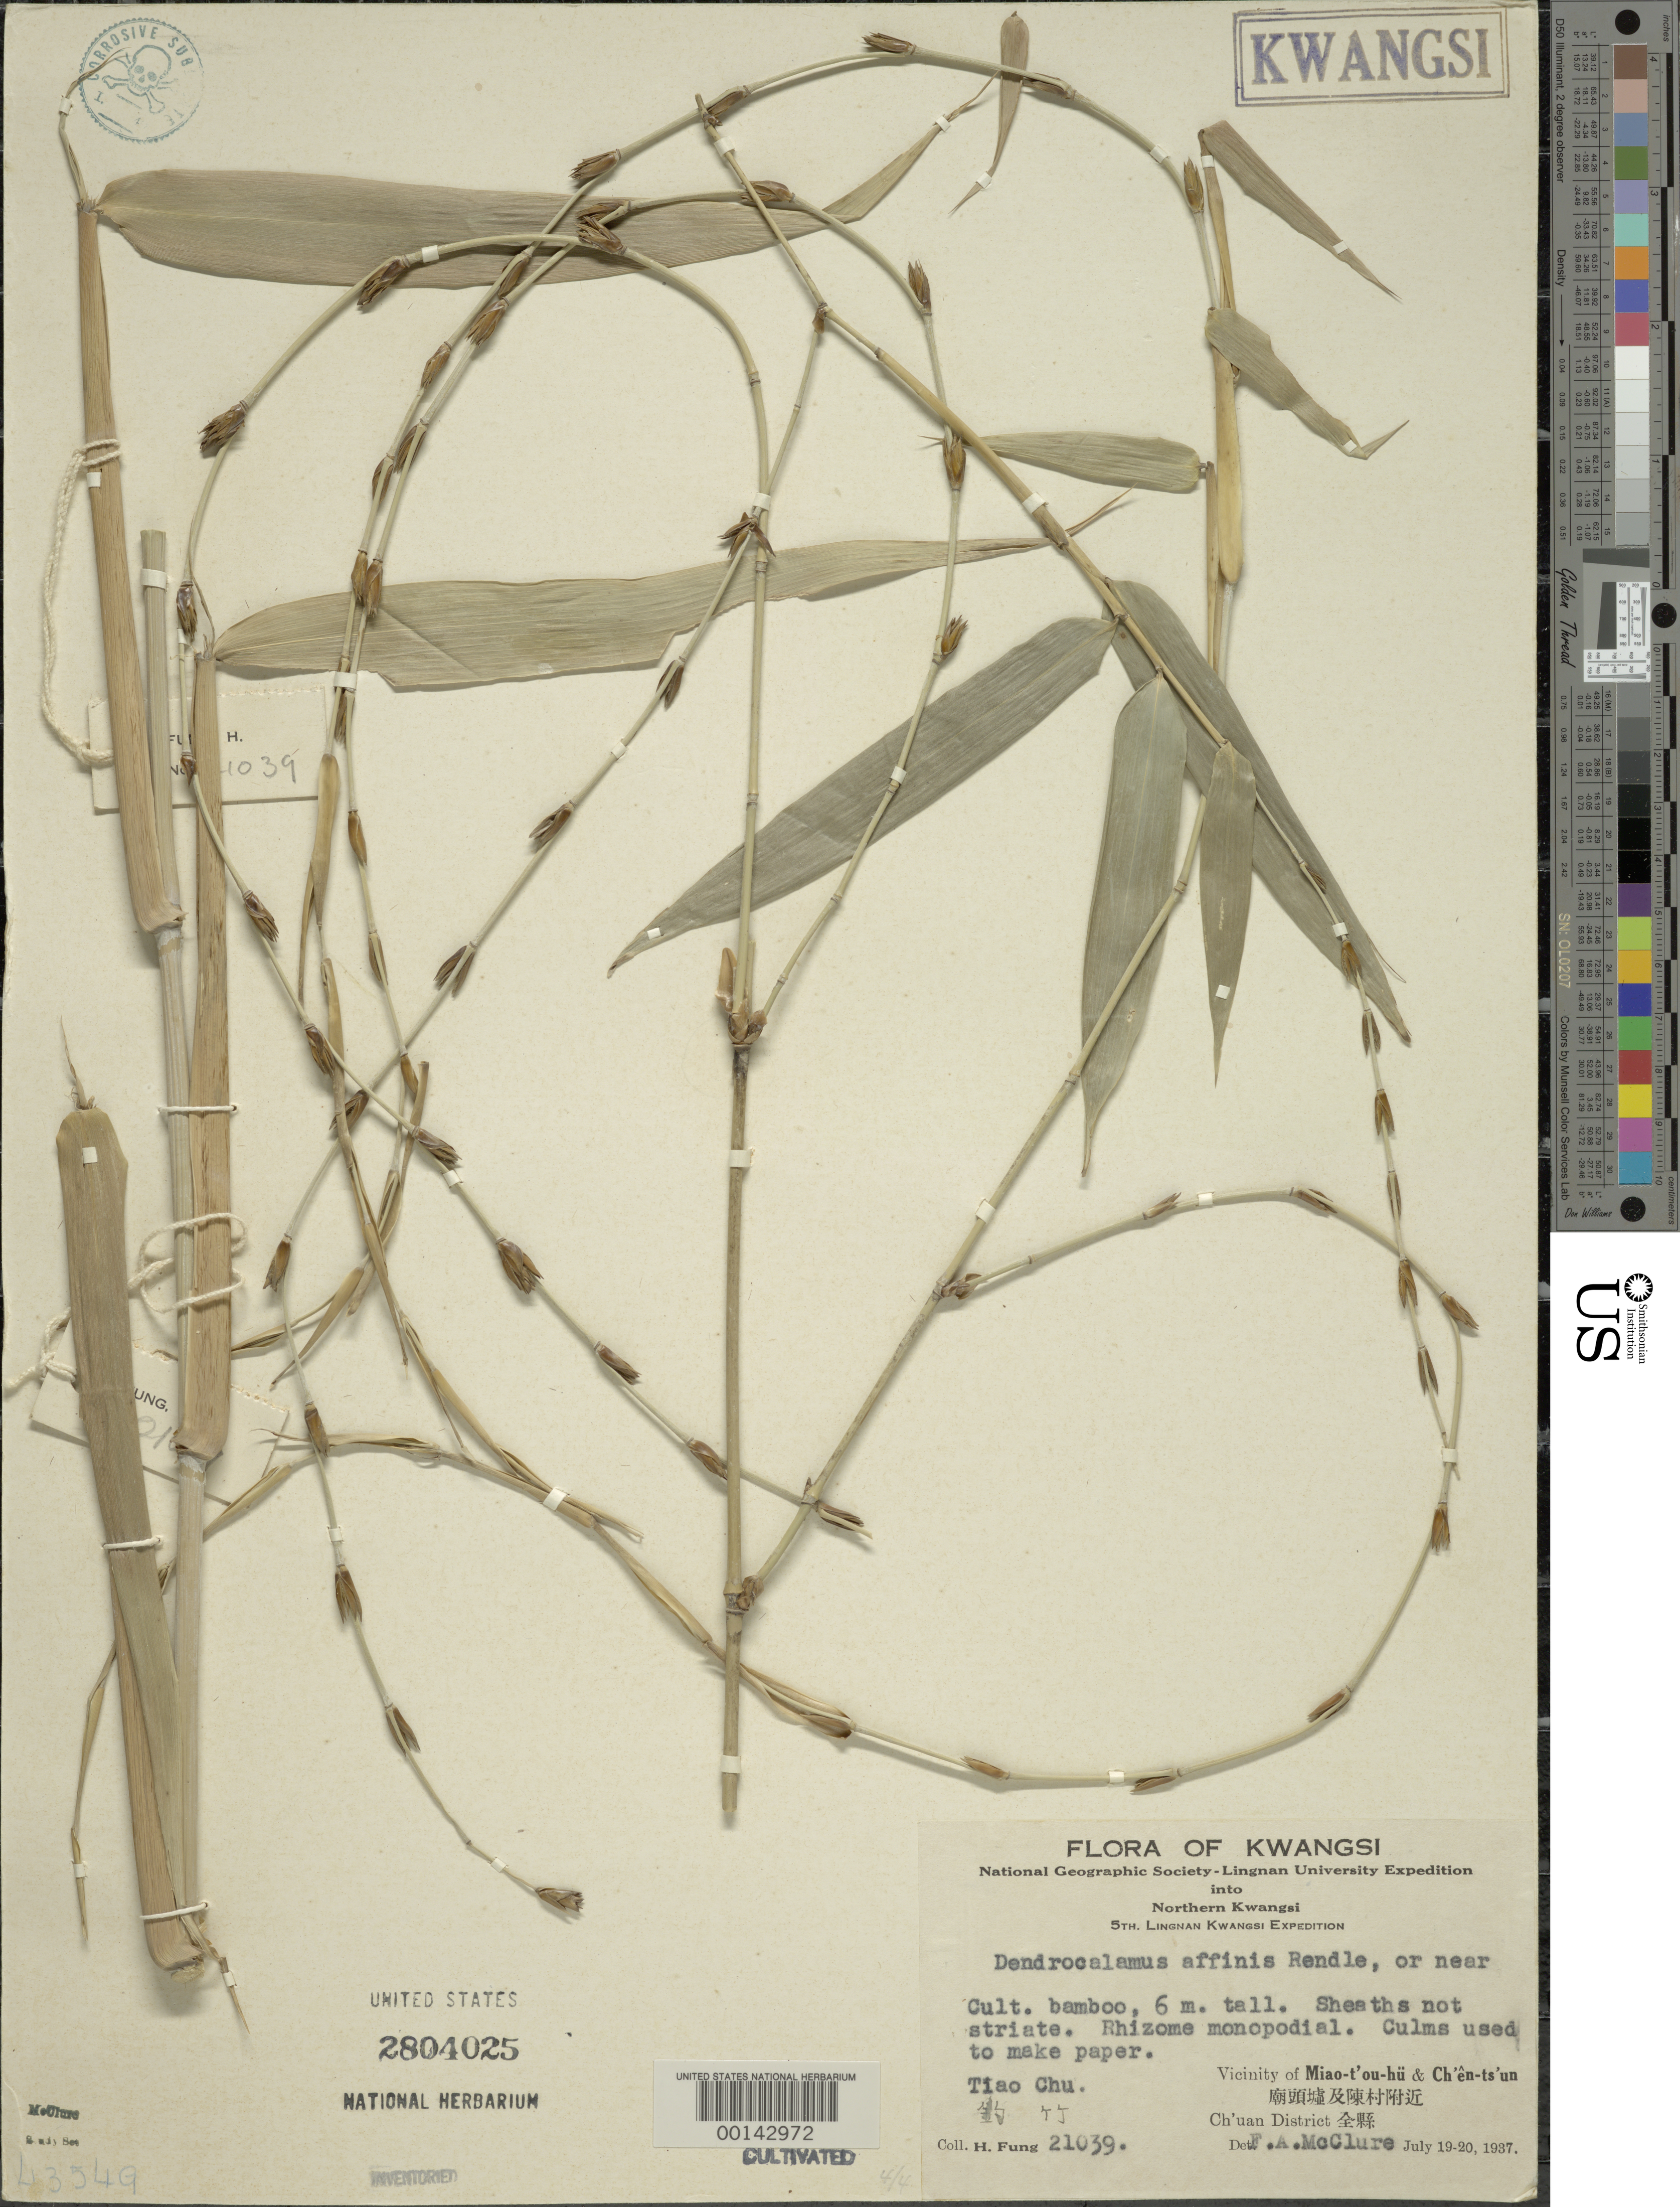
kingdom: Plantae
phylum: Tracheophyta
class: Liliopsida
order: Poales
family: Poaceae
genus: Sinocalamus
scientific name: Sinocalamus sp.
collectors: H. L. Fung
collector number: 21039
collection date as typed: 19 Jul 1937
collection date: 1937-07-19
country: China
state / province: Jiangxi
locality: Ch'uan, miao-t'ou-hu/ch'en-ts'un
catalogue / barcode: US 2804025